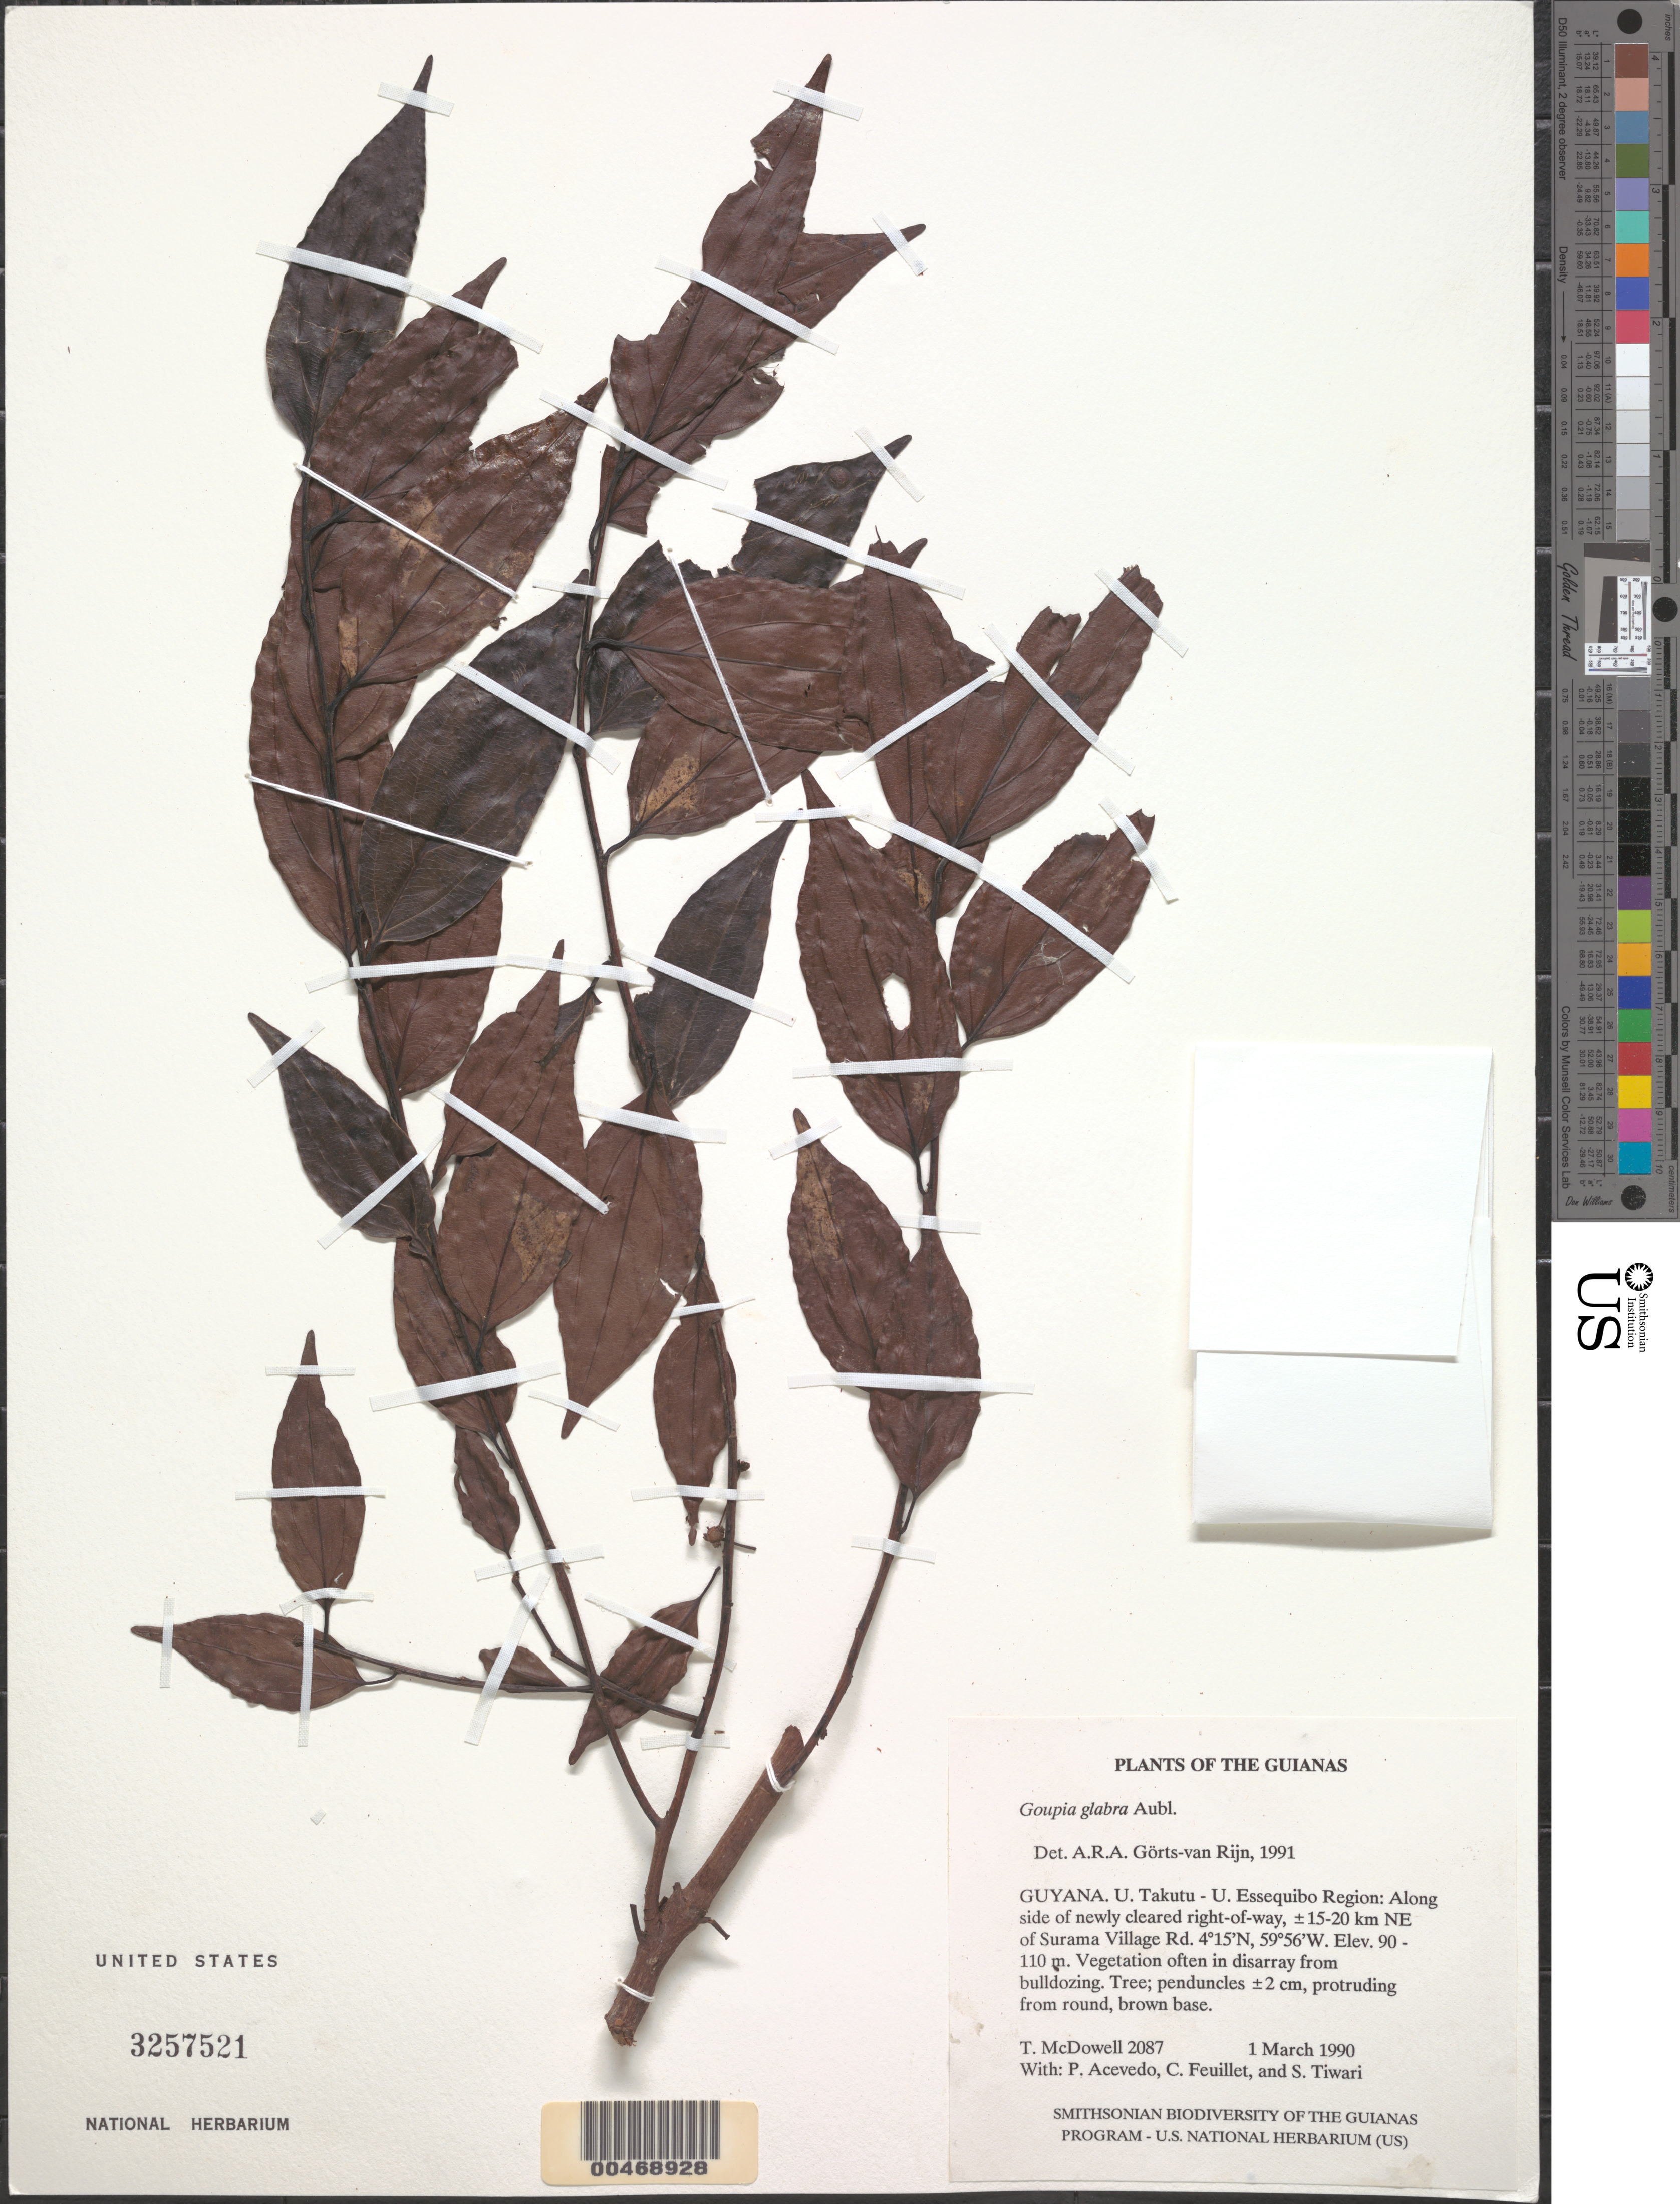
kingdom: Plantae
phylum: Tracheophyta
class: Magnoliopsida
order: Malpighiales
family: Goupiaceae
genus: Goupia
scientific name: Goupia glabra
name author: Aubl.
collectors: T. McDowell, P. Acevedo-Rodr., C. Feuillet & S. Tiwari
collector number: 2087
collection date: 1990-03-01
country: Guyana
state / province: U. Takutu-U. Essequibo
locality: The Guianas, U. Takutu-U. Essequibo Region: Along side of newly cleared right-of-way, ± 15-20 km NE of Surama Village Rd.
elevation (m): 90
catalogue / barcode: US 3257521